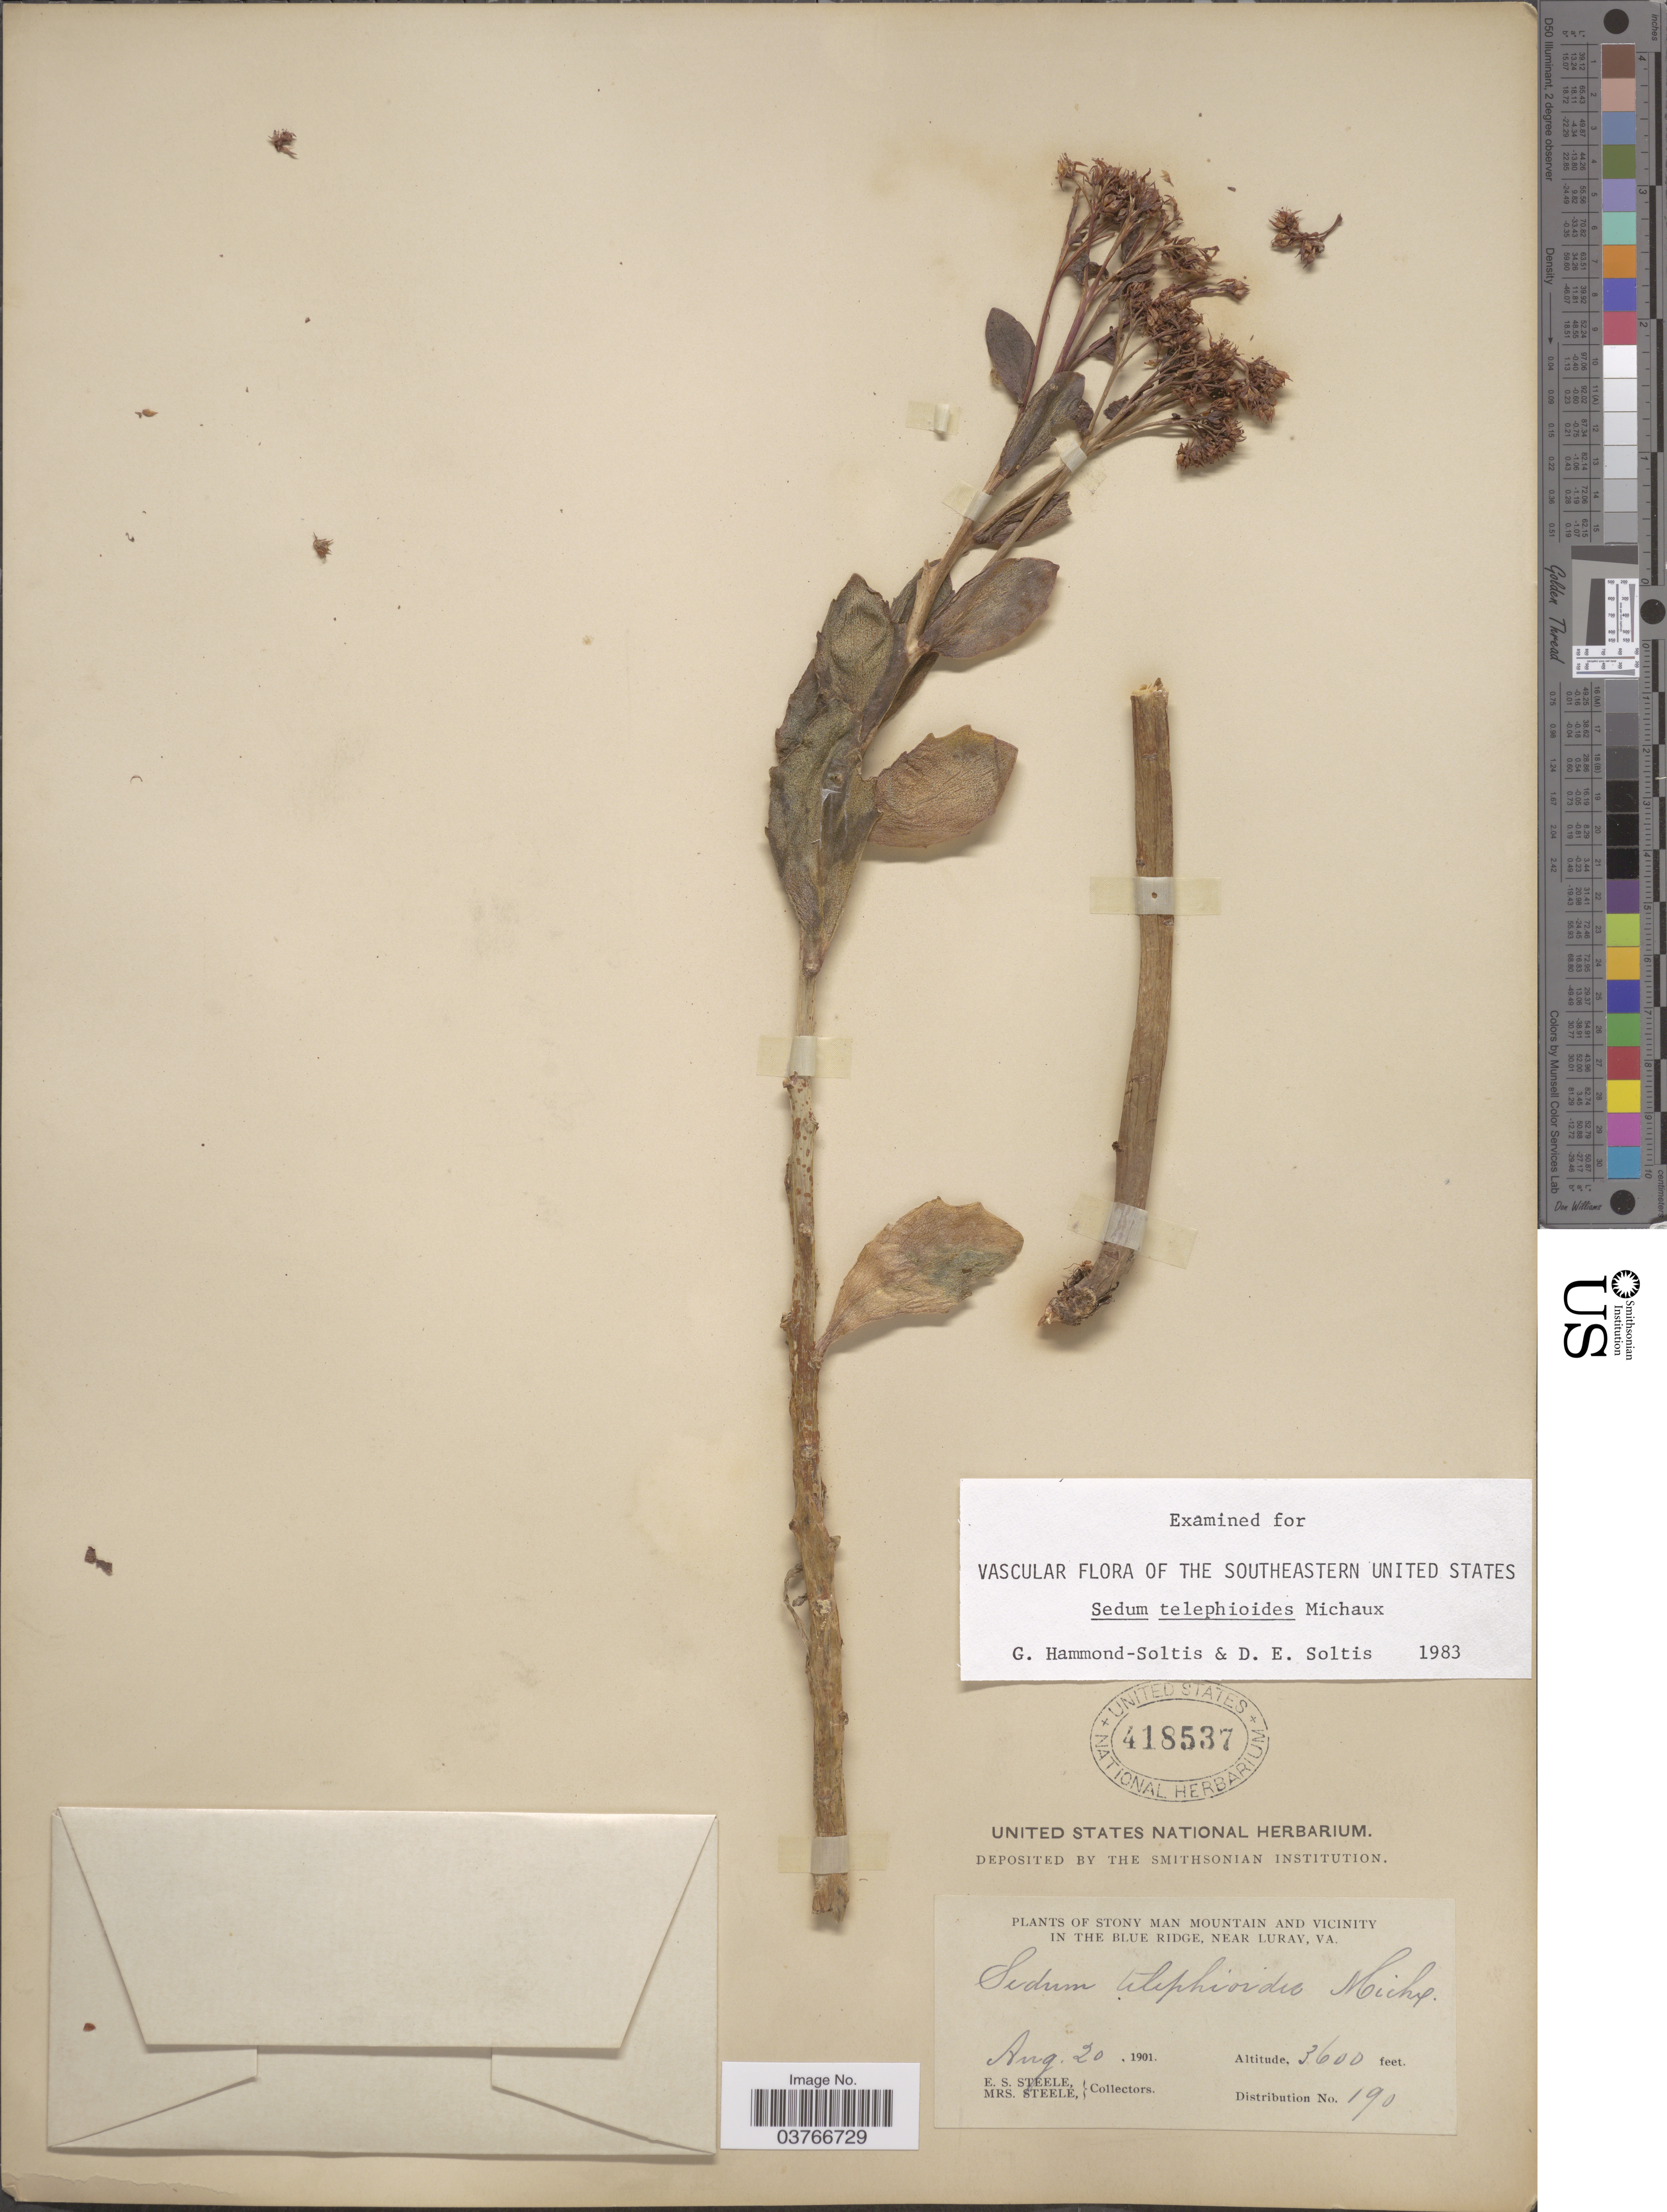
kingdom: Plantae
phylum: Tracheophyta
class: Magnoliopsida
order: Saxifragales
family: Crassulaceae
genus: Hylotelephium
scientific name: Hylotelephium telephioides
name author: (Michx.) H. Ohba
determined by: Strong, Mark T., (BOT), Smithsonian Institution - National Museum of Natural History (UNITED STATES)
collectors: E. Steele & Mrs. E. S. Steele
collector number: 190?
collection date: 1901-08-20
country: United States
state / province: Virginia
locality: Stony Man Mountain and Vicinity in the Blue Ridge, near Luray.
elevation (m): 1097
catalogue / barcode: US 418537